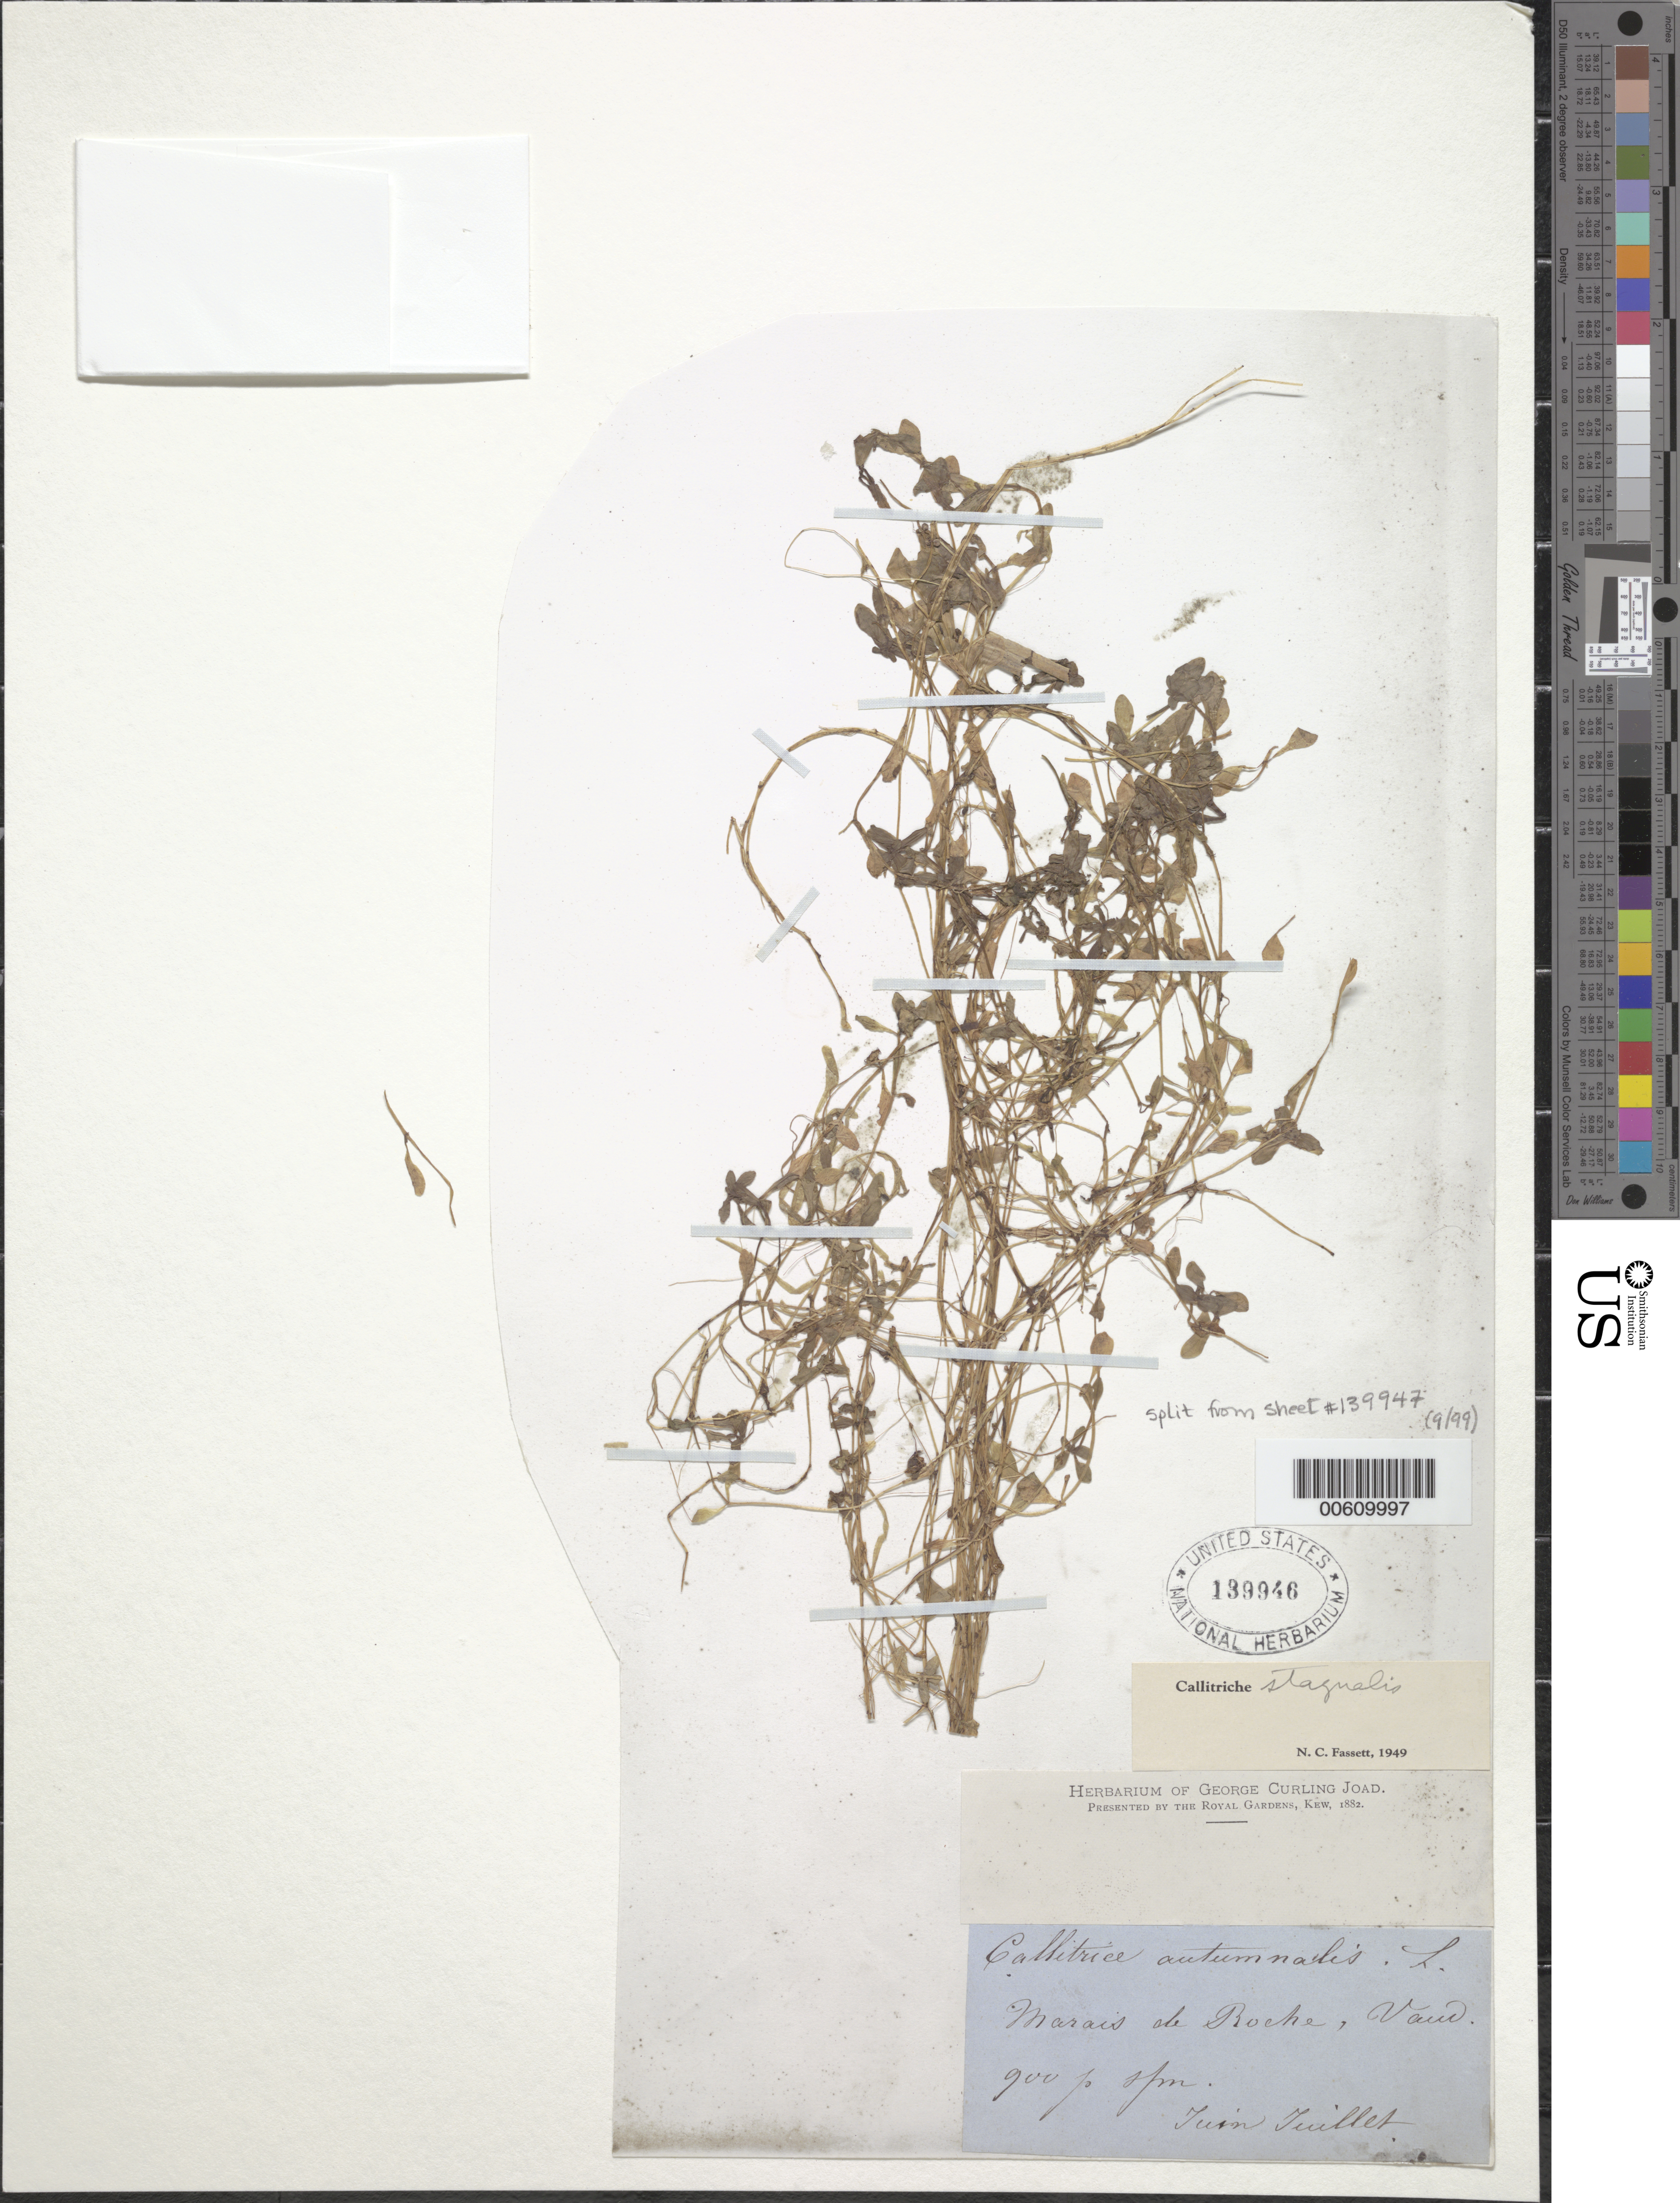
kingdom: Plantae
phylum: Tracheophyta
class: Magnoliopsida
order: Lamiales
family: Plantaginaceae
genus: Callitriche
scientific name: Callitriche stagnalis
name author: Scop.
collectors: J. Juillett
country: France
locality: Marais de Roche, Vaud.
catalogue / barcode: US 139946